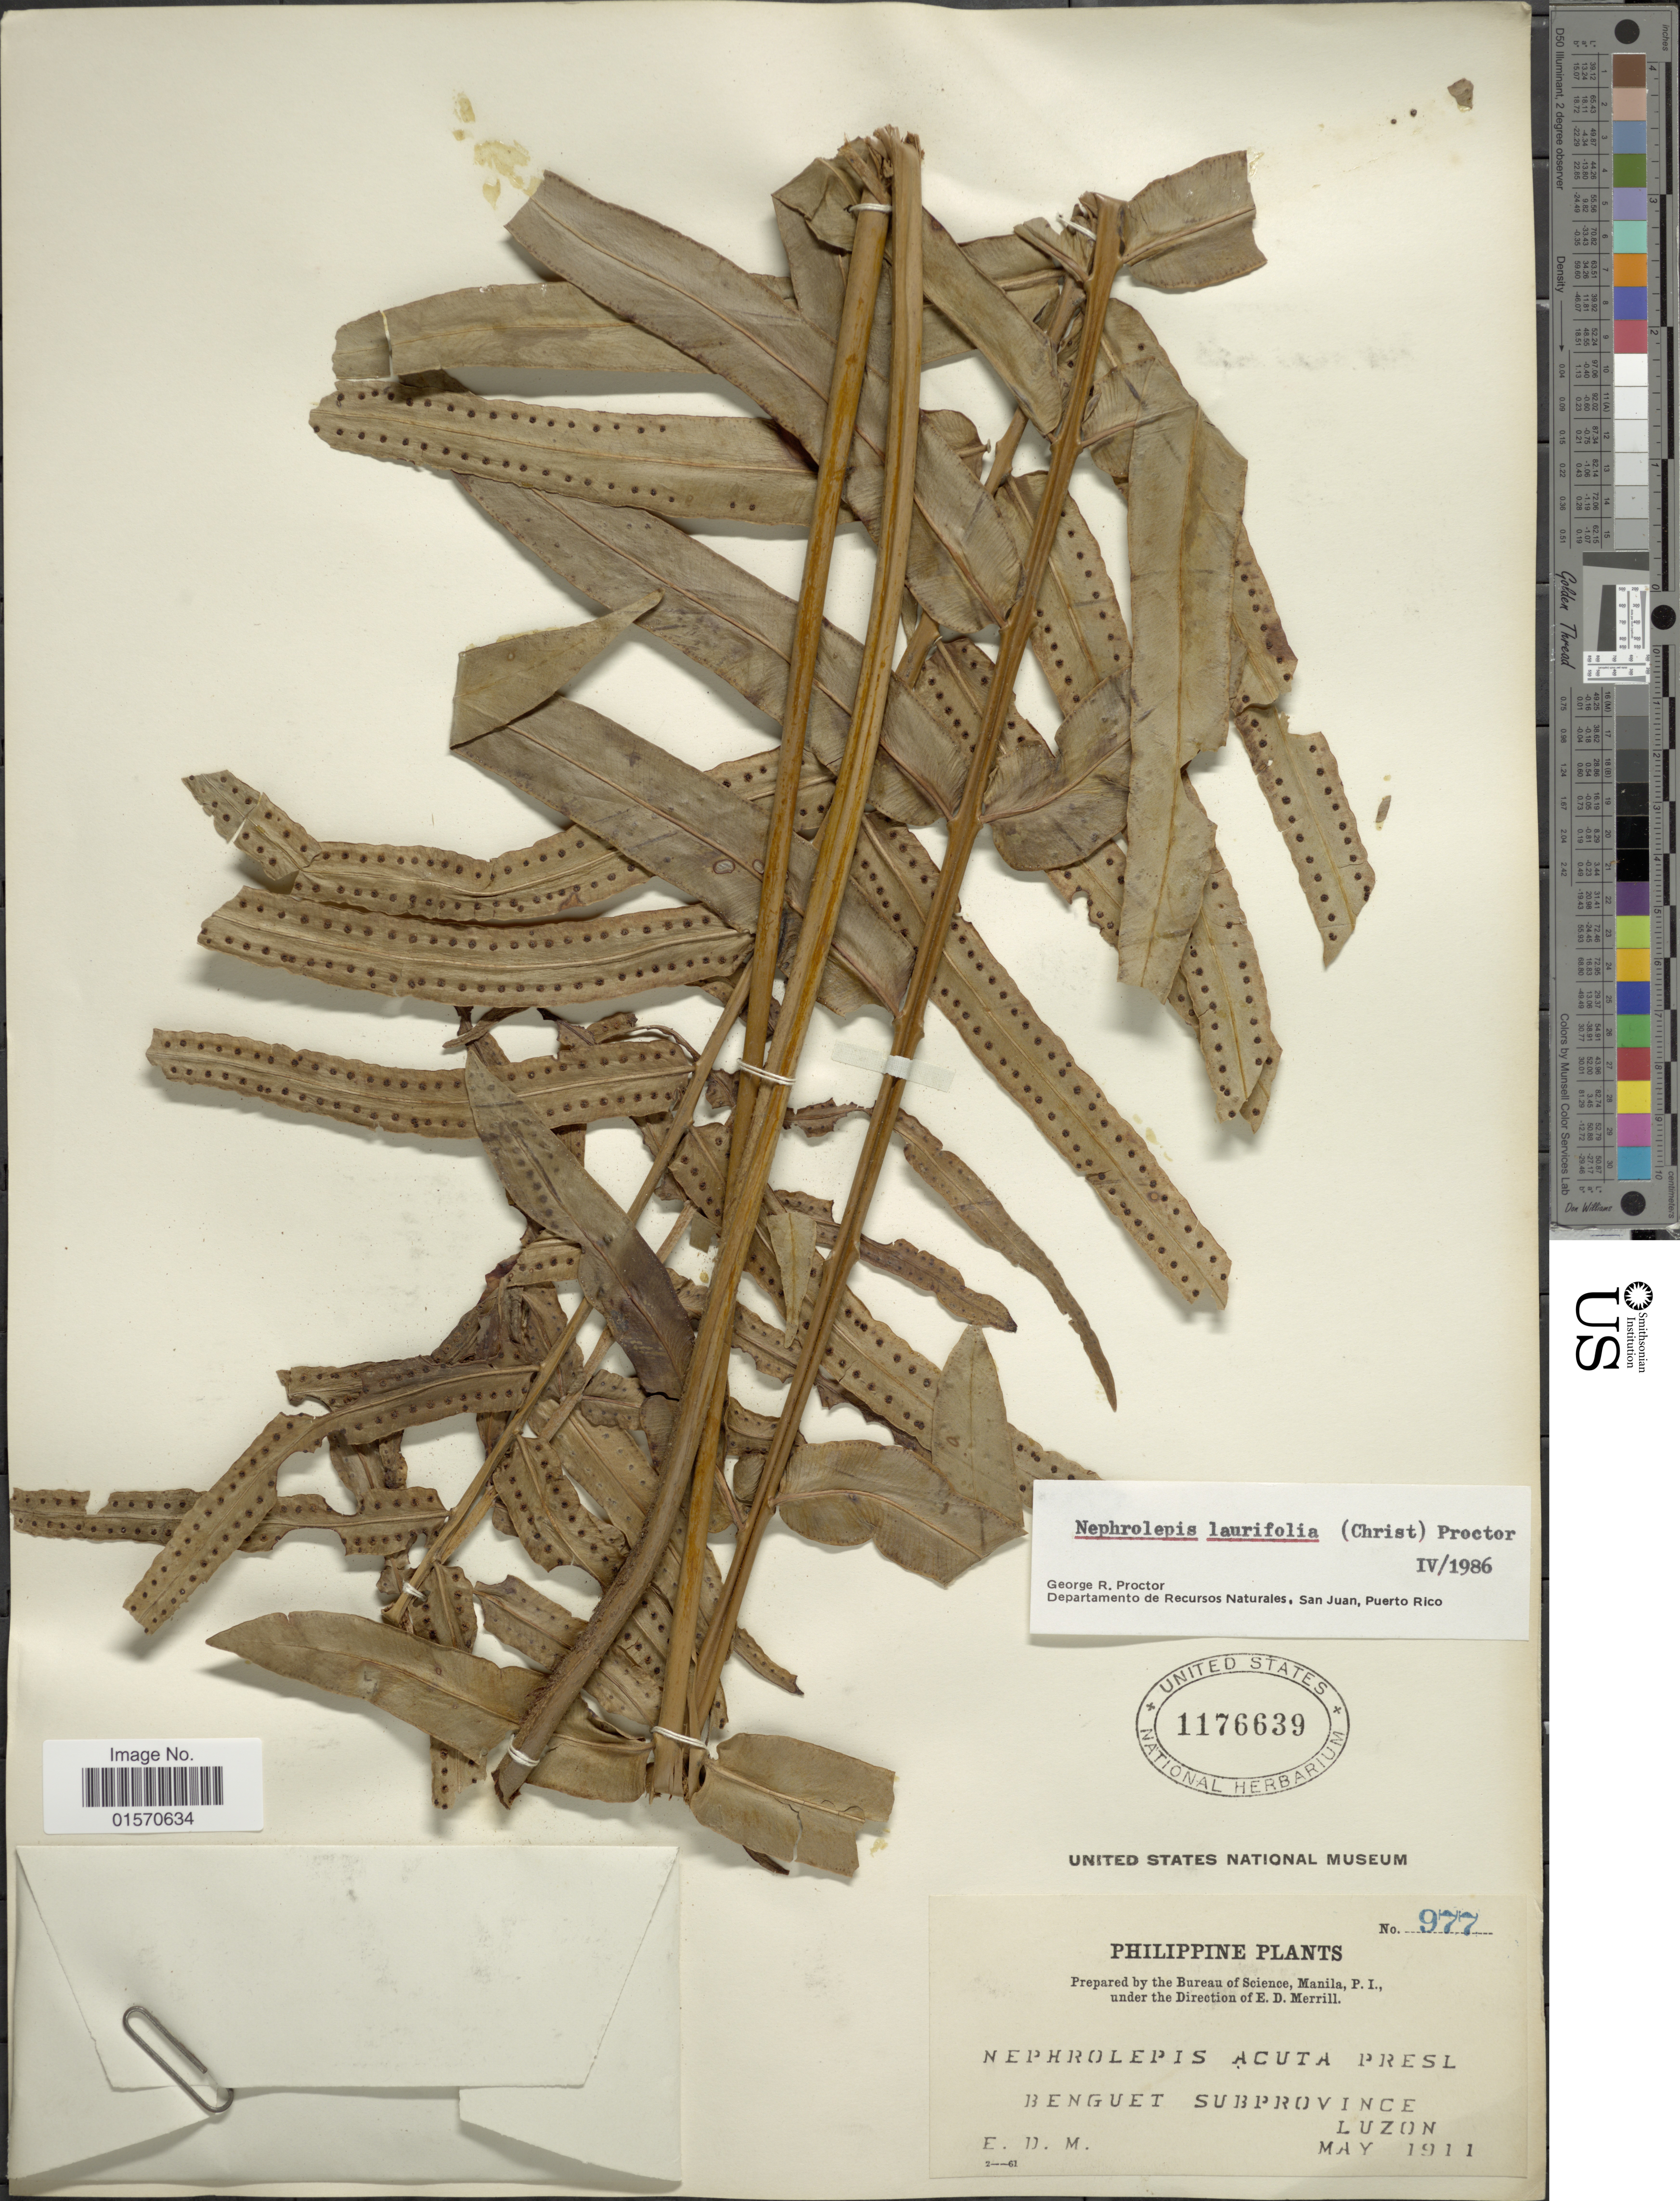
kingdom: Plantae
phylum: Tracheophyta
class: Polypodiopsida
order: Polypodiales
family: Nephrolepidaceae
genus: Nephrolepis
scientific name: Nephrolepis laurifolia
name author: Christ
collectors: E. D. Merrill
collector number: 977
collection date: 1911-05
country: Philippines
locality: Benguet Subprovince. Luzon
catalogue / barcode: US 1176639